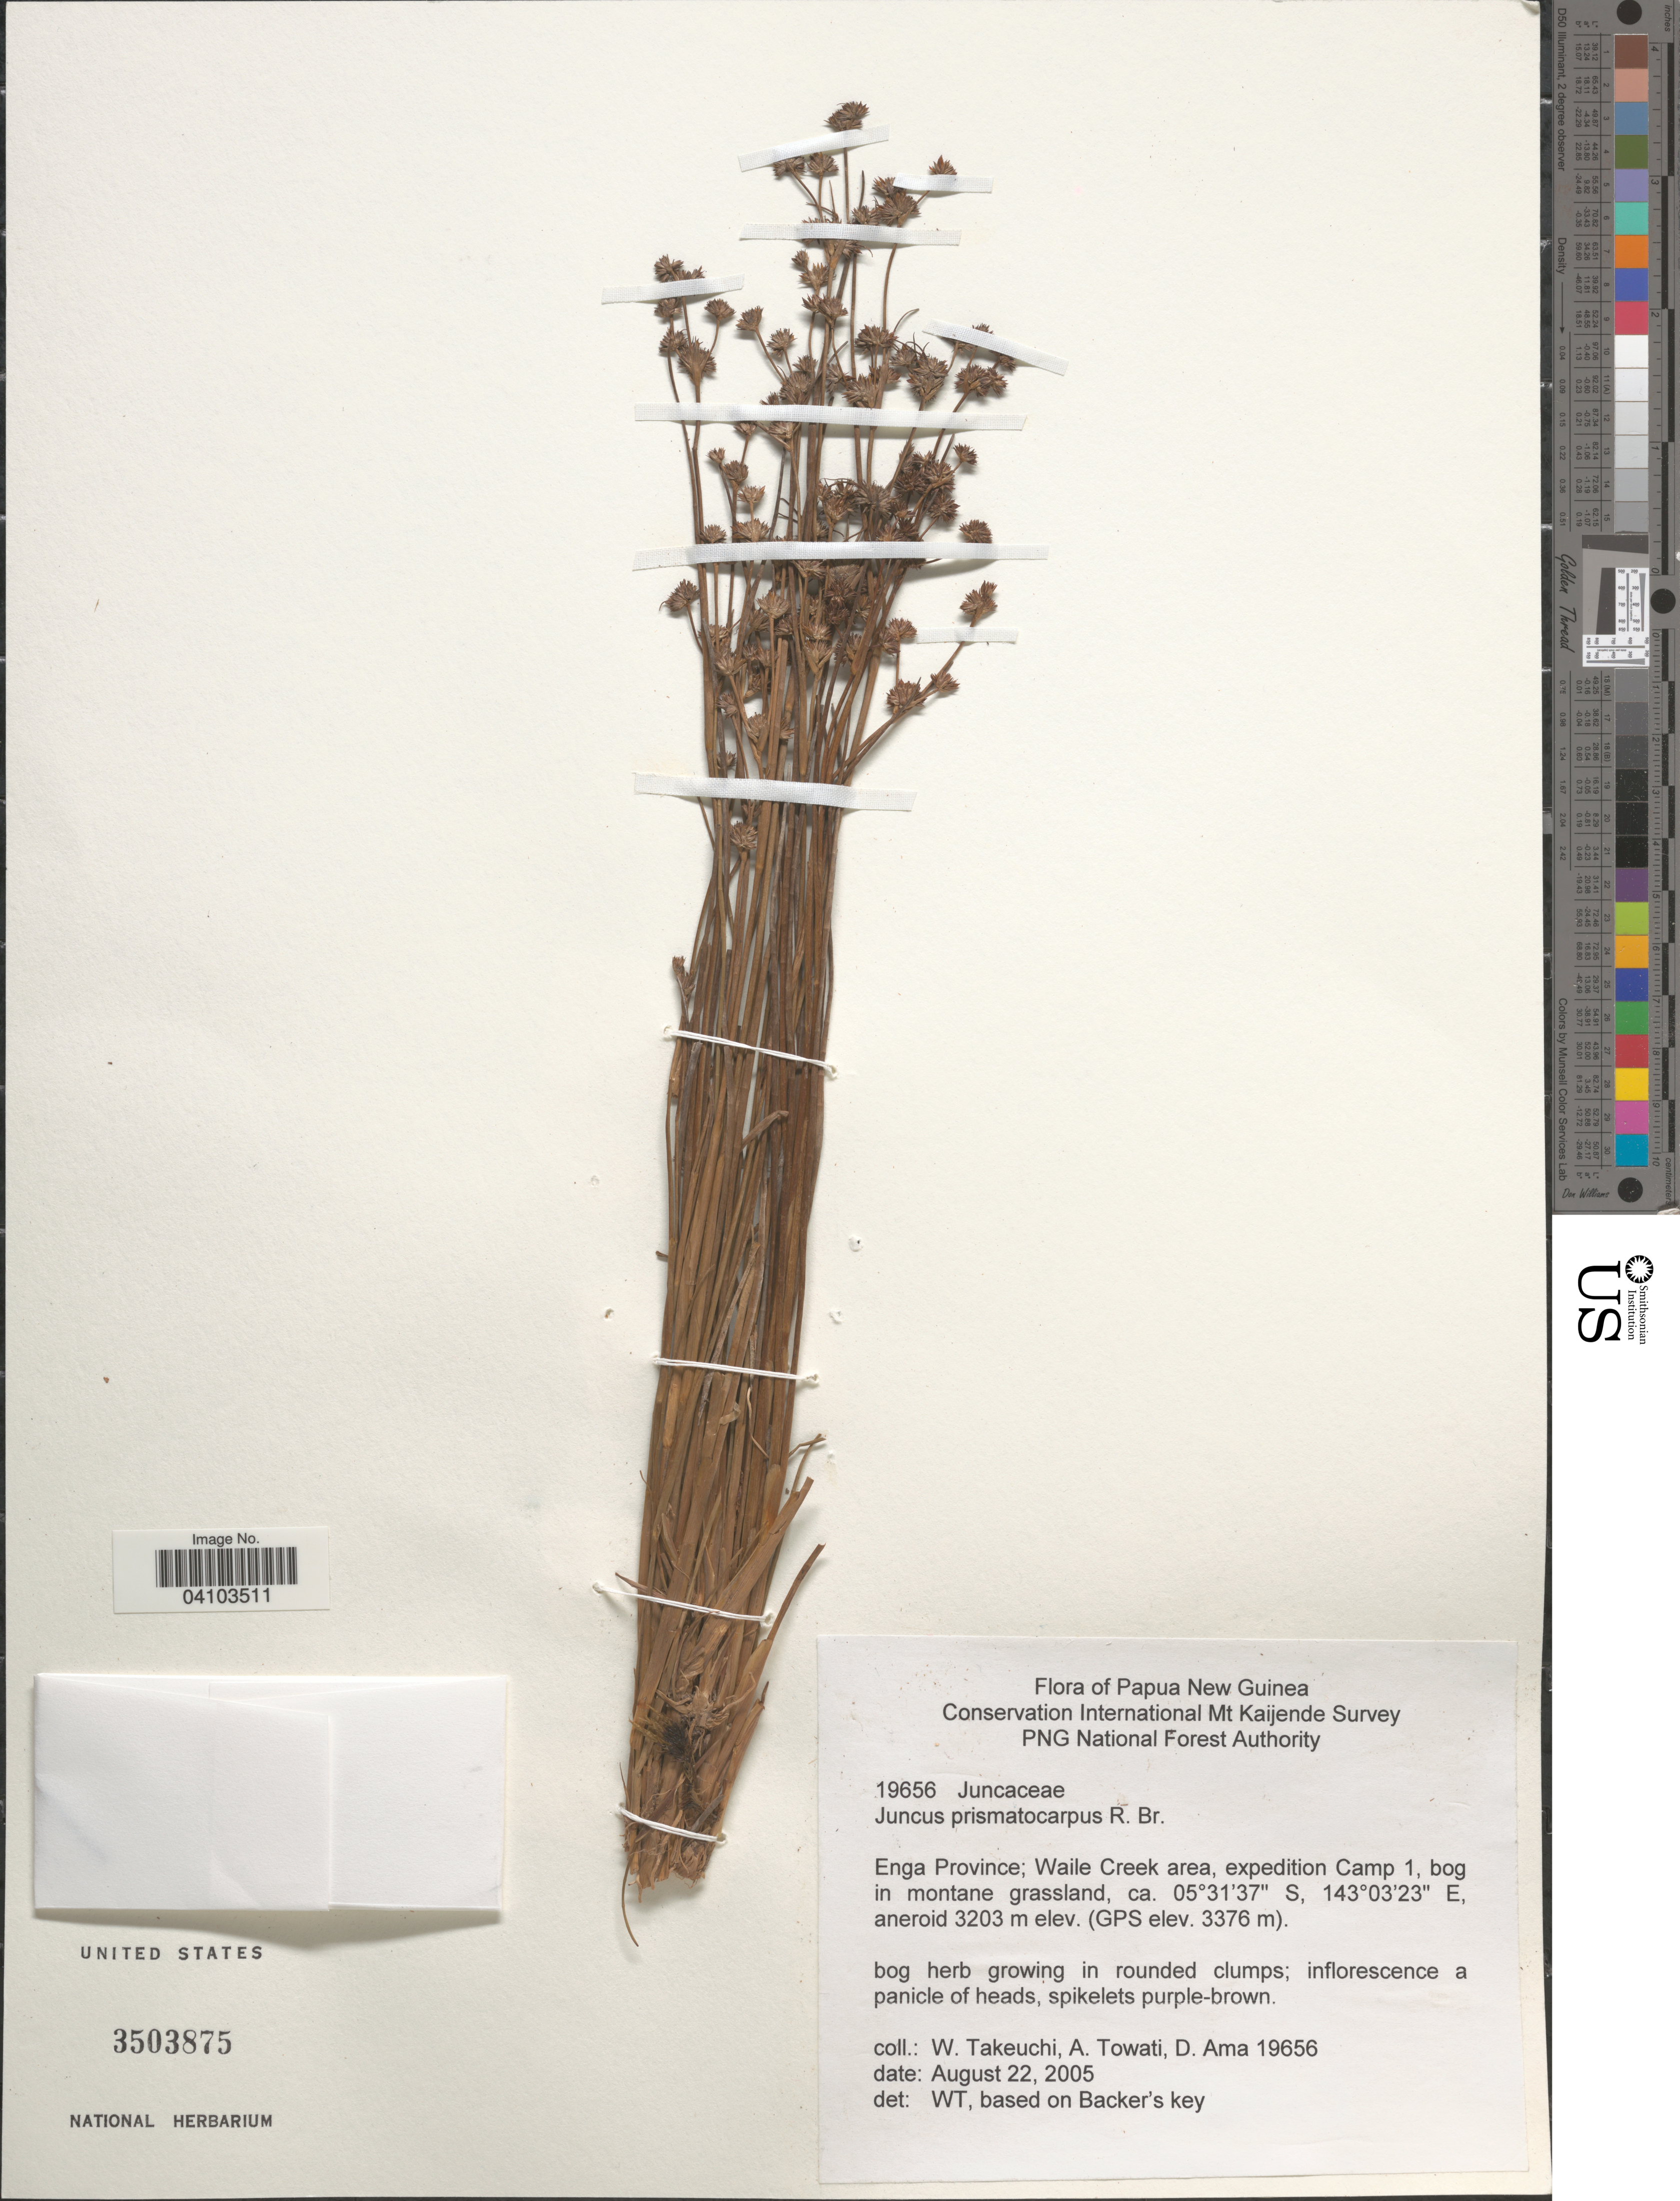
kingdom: Plantae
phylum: Tracheophyta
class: Liliopsida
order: Poales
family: Juncaceae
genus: Juncus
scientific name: Juncus prismatocarpus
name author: R. Br.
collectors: W. Takeuchi, A. Towati & D. Ama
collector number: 19656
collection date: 2005-08-22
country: Papua New Guinea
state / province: Enga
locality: Conservation International Mt Kaijende Survey. Waile Creek area, expedition Camp 1.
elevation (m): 3203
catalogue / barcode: US 3503875